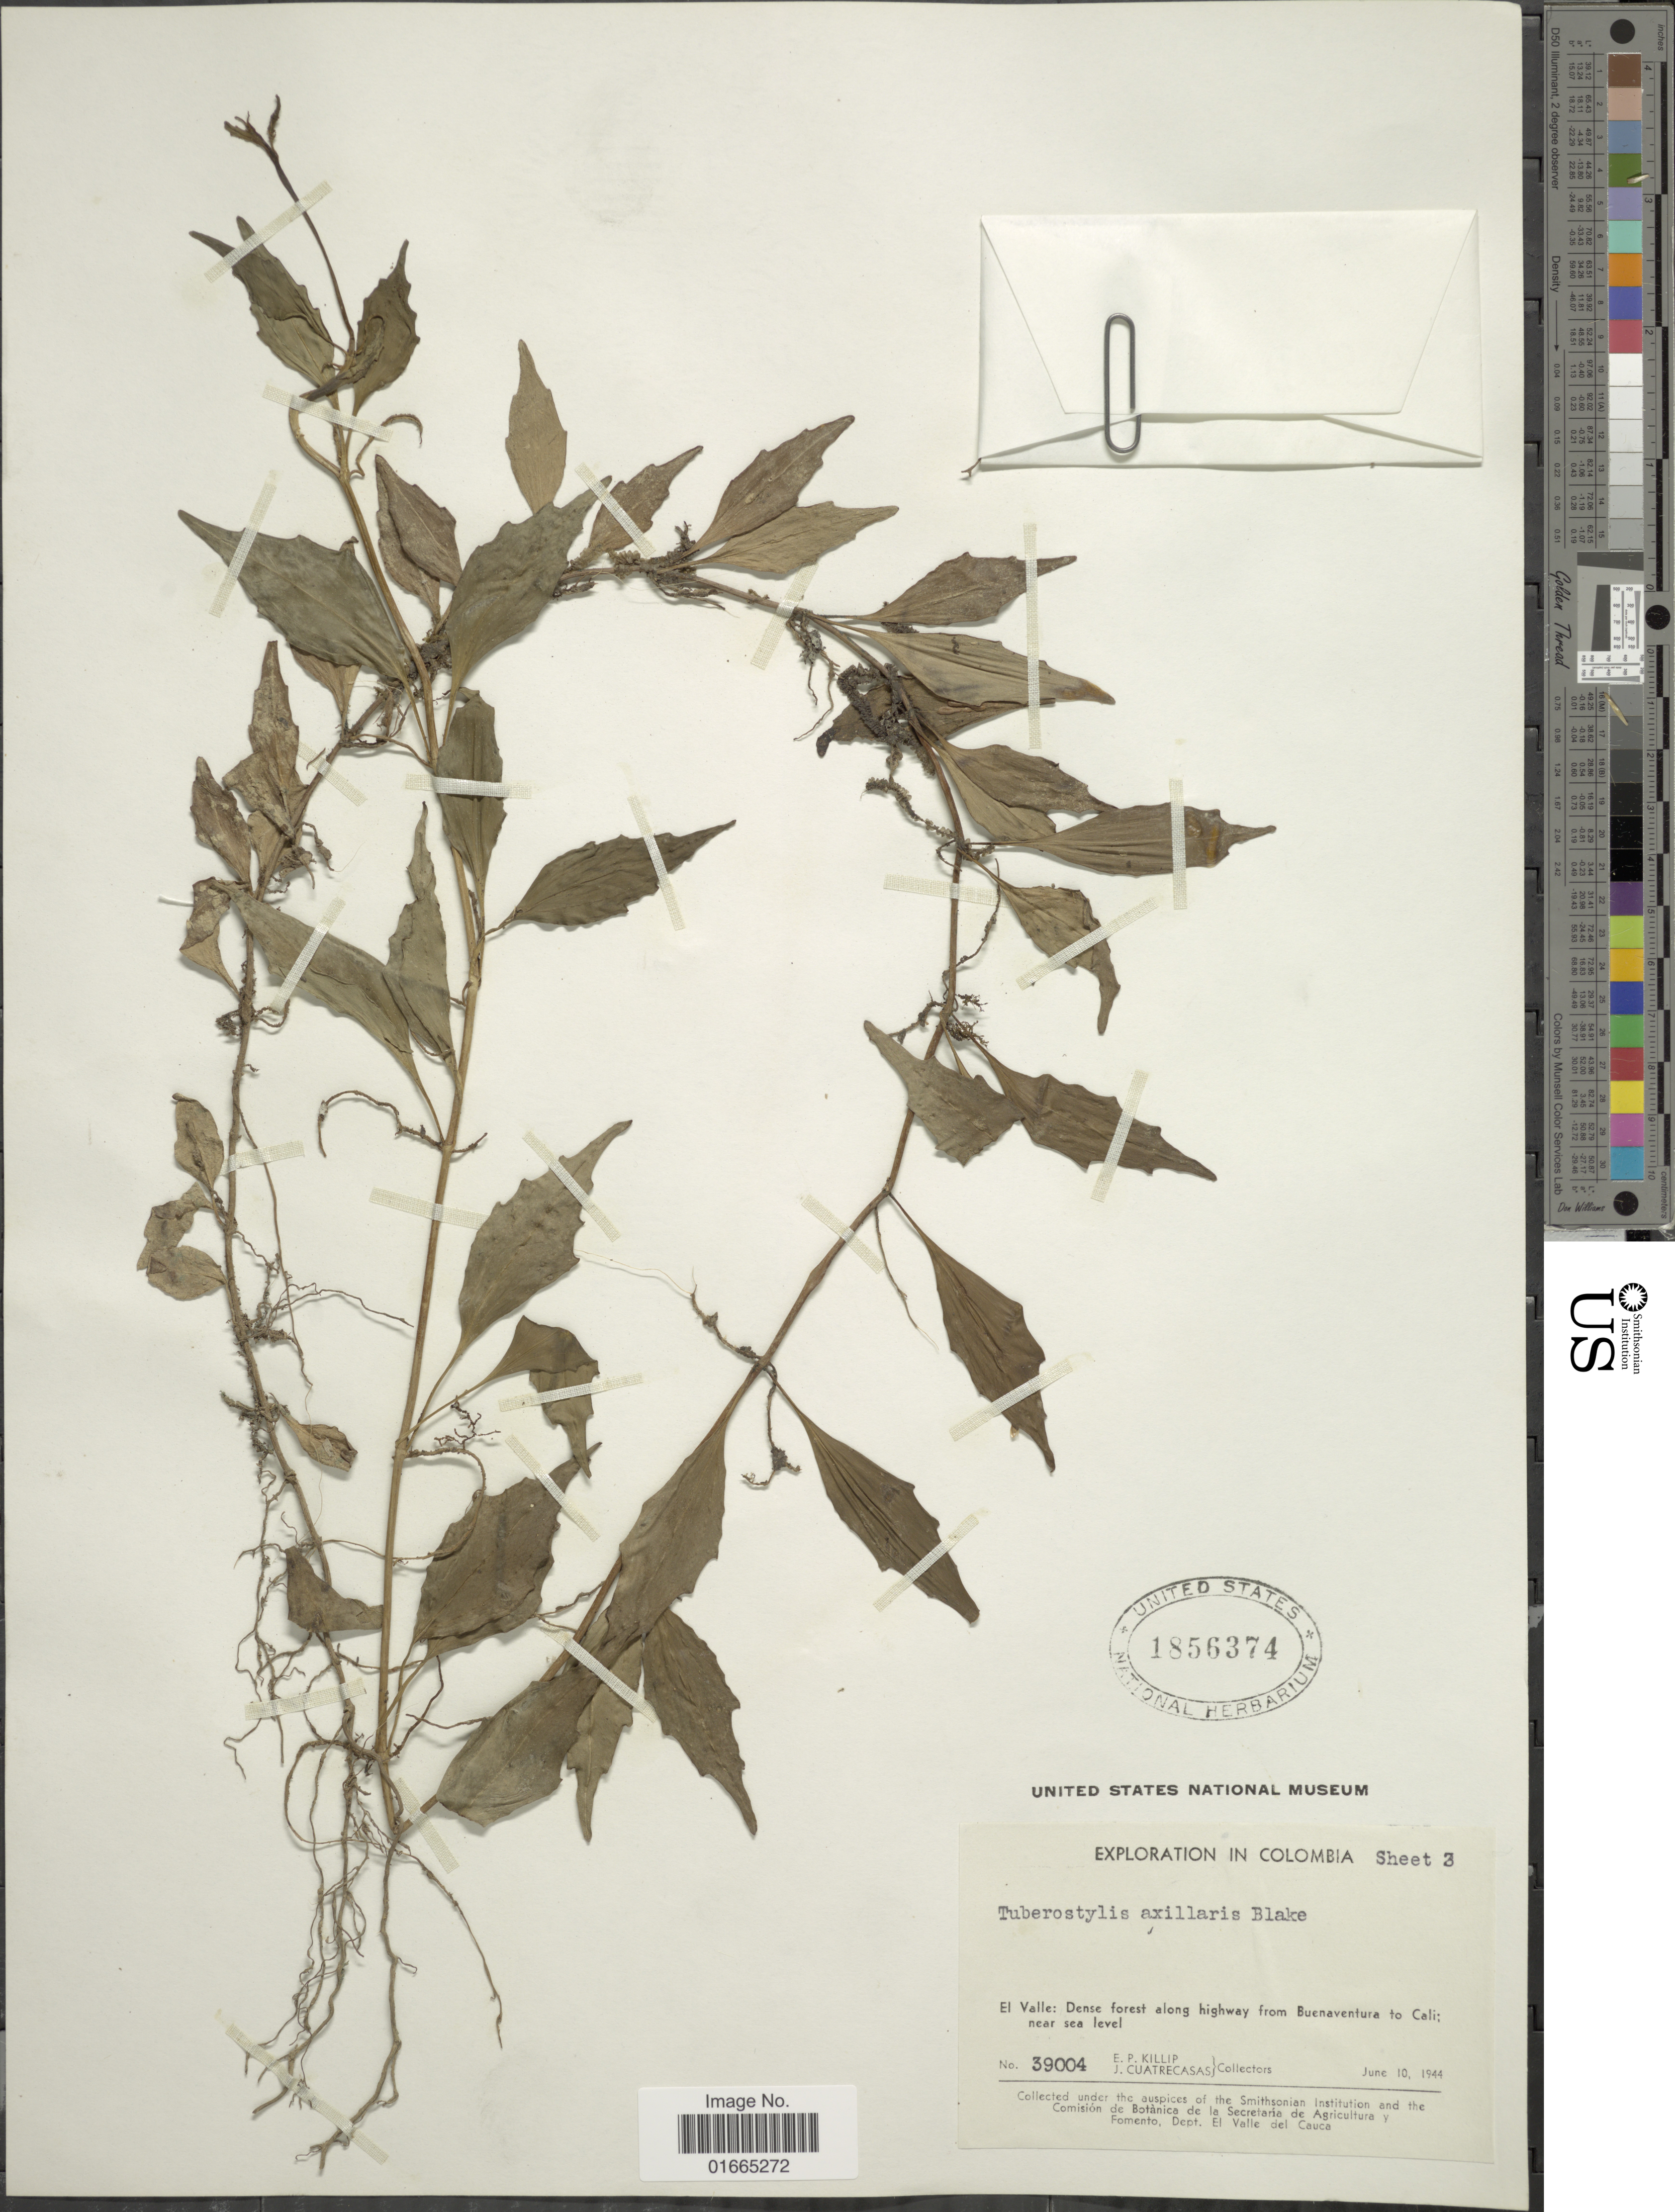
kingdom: Plantae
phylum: Tracheophyta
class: Magnoliopsida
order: Asterales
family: Asteraceae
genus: Tuberostylis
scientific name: Tuberostylis axillaris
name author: S.F. Blake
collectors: E. P. Killip & J. Cuatrecasas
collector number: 39004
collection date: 1944-06-10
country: Colombia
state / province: Valle del Cauca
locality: El Valle: Dense forest along highway from Buenaventura to Cali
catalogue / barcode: US 1856374